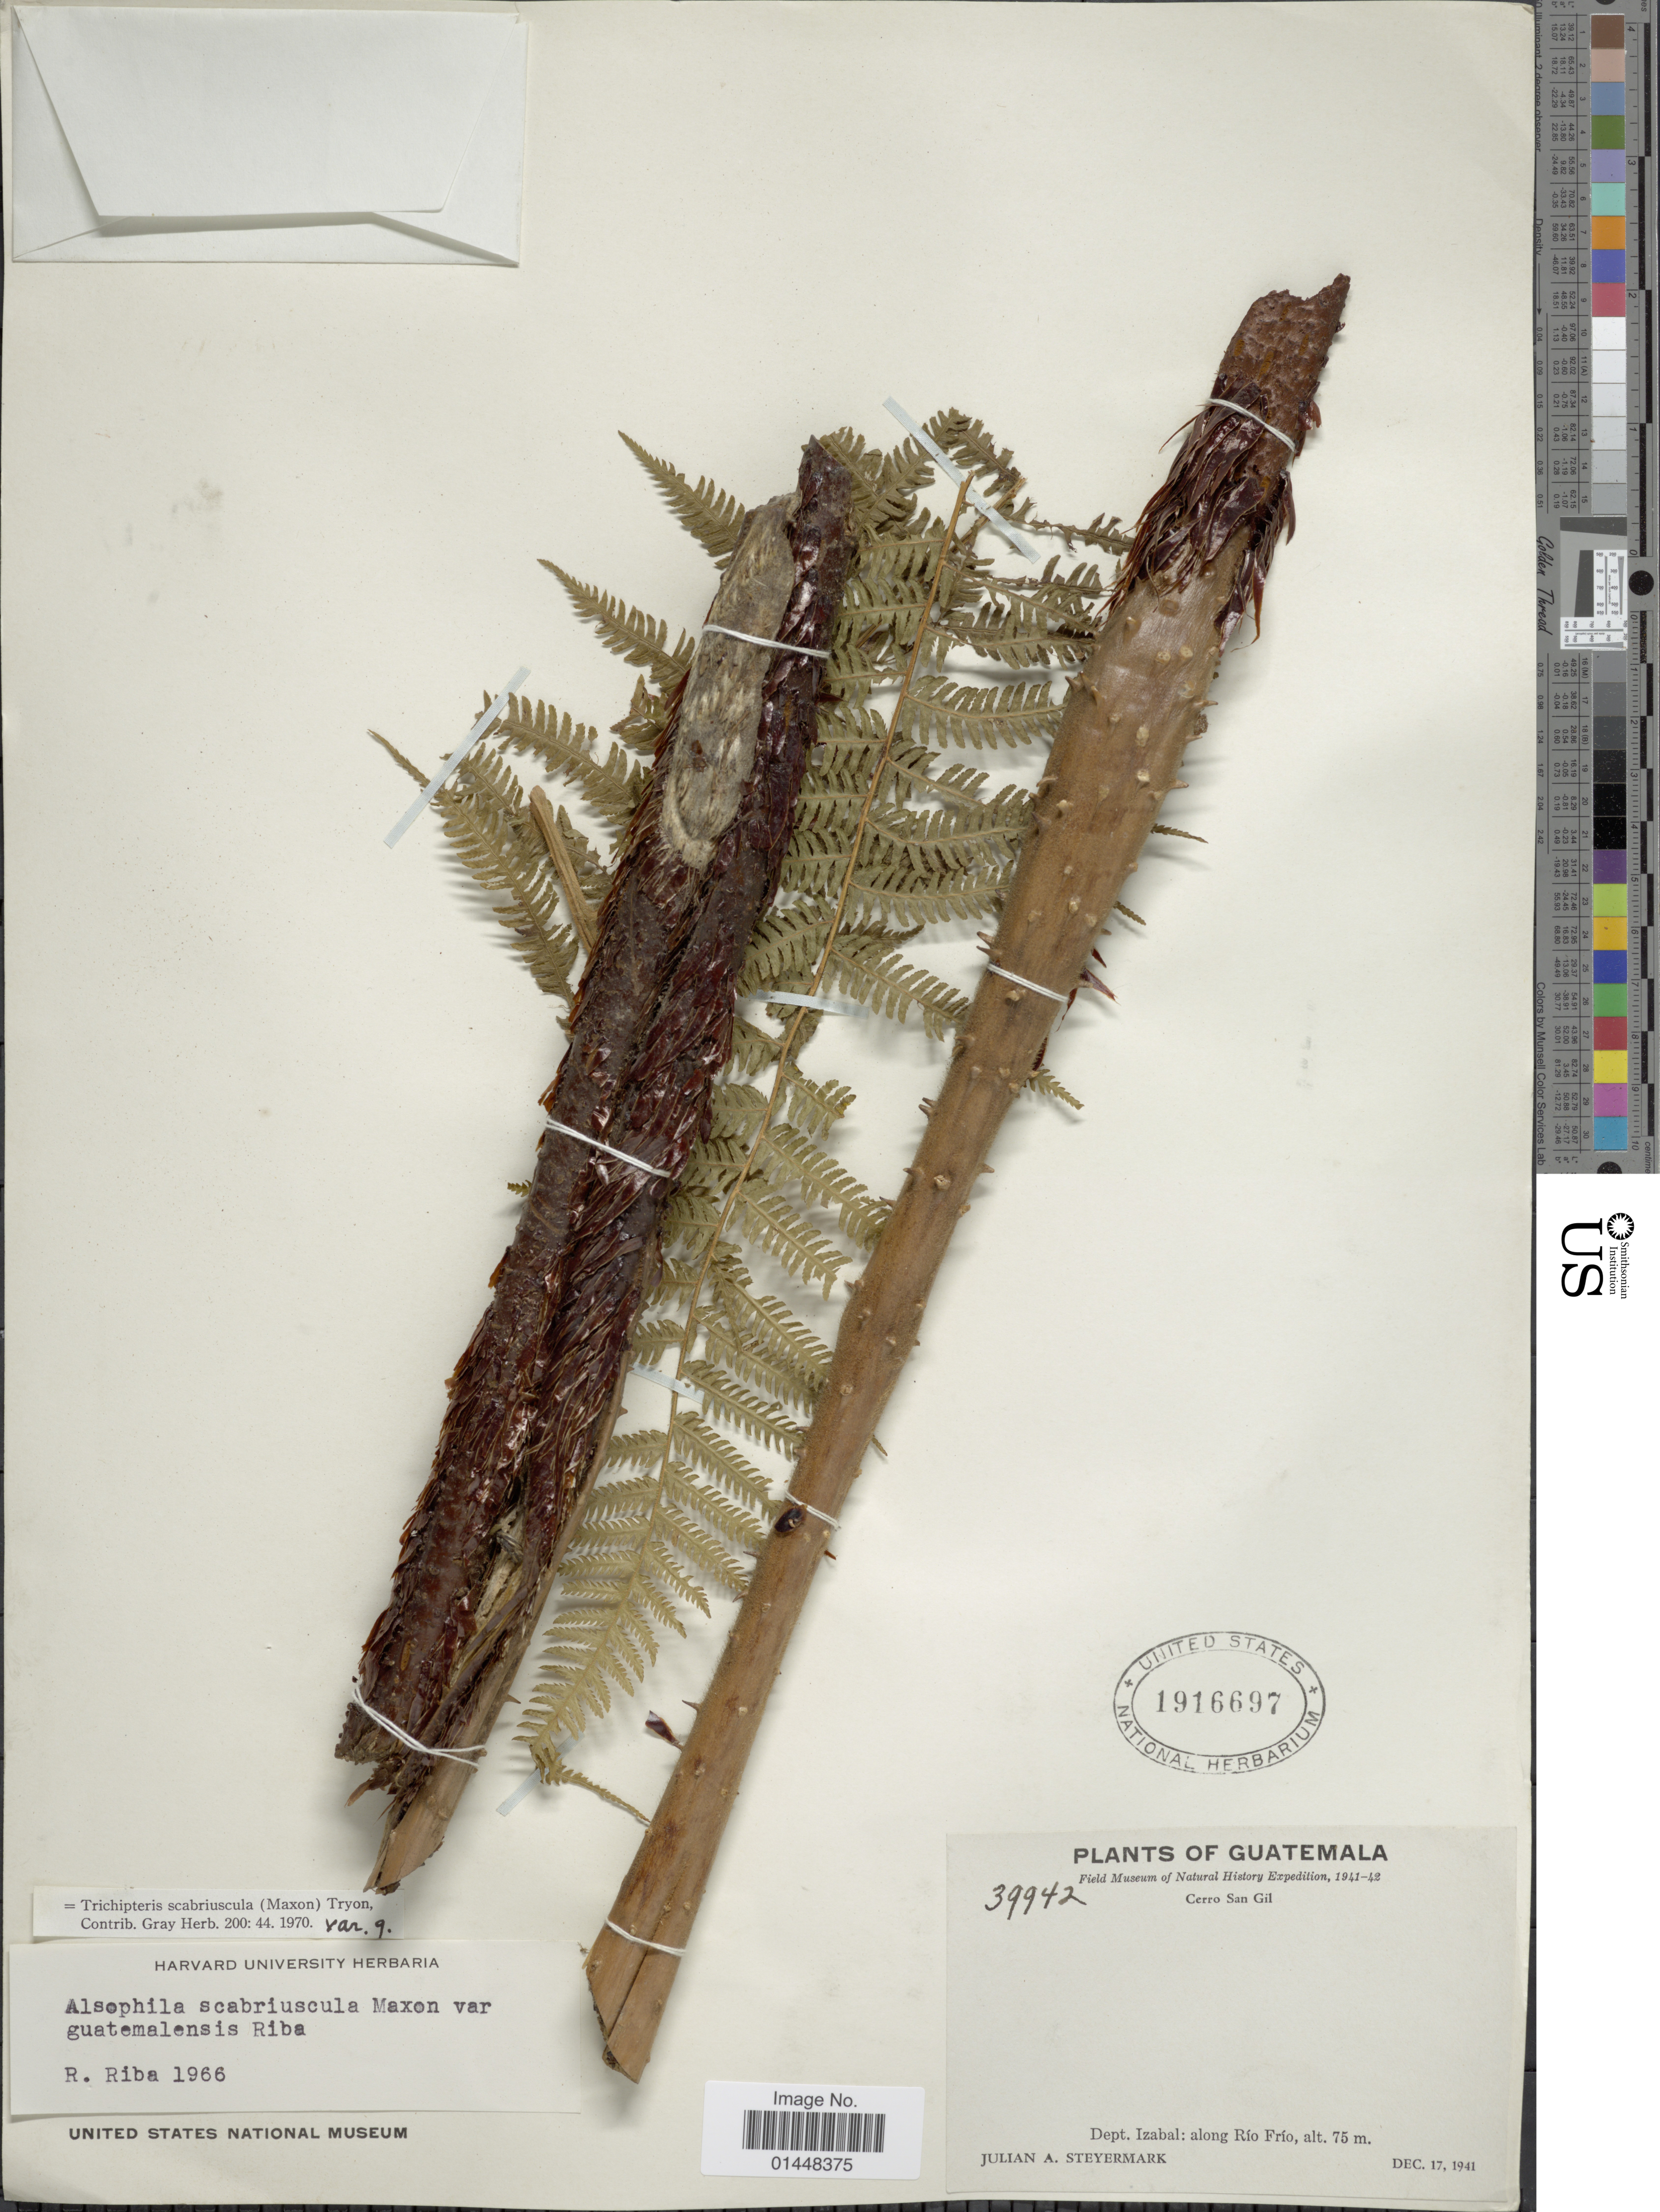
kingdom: Plantae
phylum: Tracheophyta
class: Polypodiopsida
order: Cyatheales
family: Cyatheaceae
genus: Cyathea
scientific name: Cyathea bicrenata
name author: Liebm.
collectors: J. Steyermark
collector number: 39942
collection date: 1941-12-17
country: Guatemala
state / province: Izabal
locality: Guatemala, Dept. Izabal: along Rio Frio Cerro San Gil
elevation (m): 75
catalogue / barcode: US 1916697